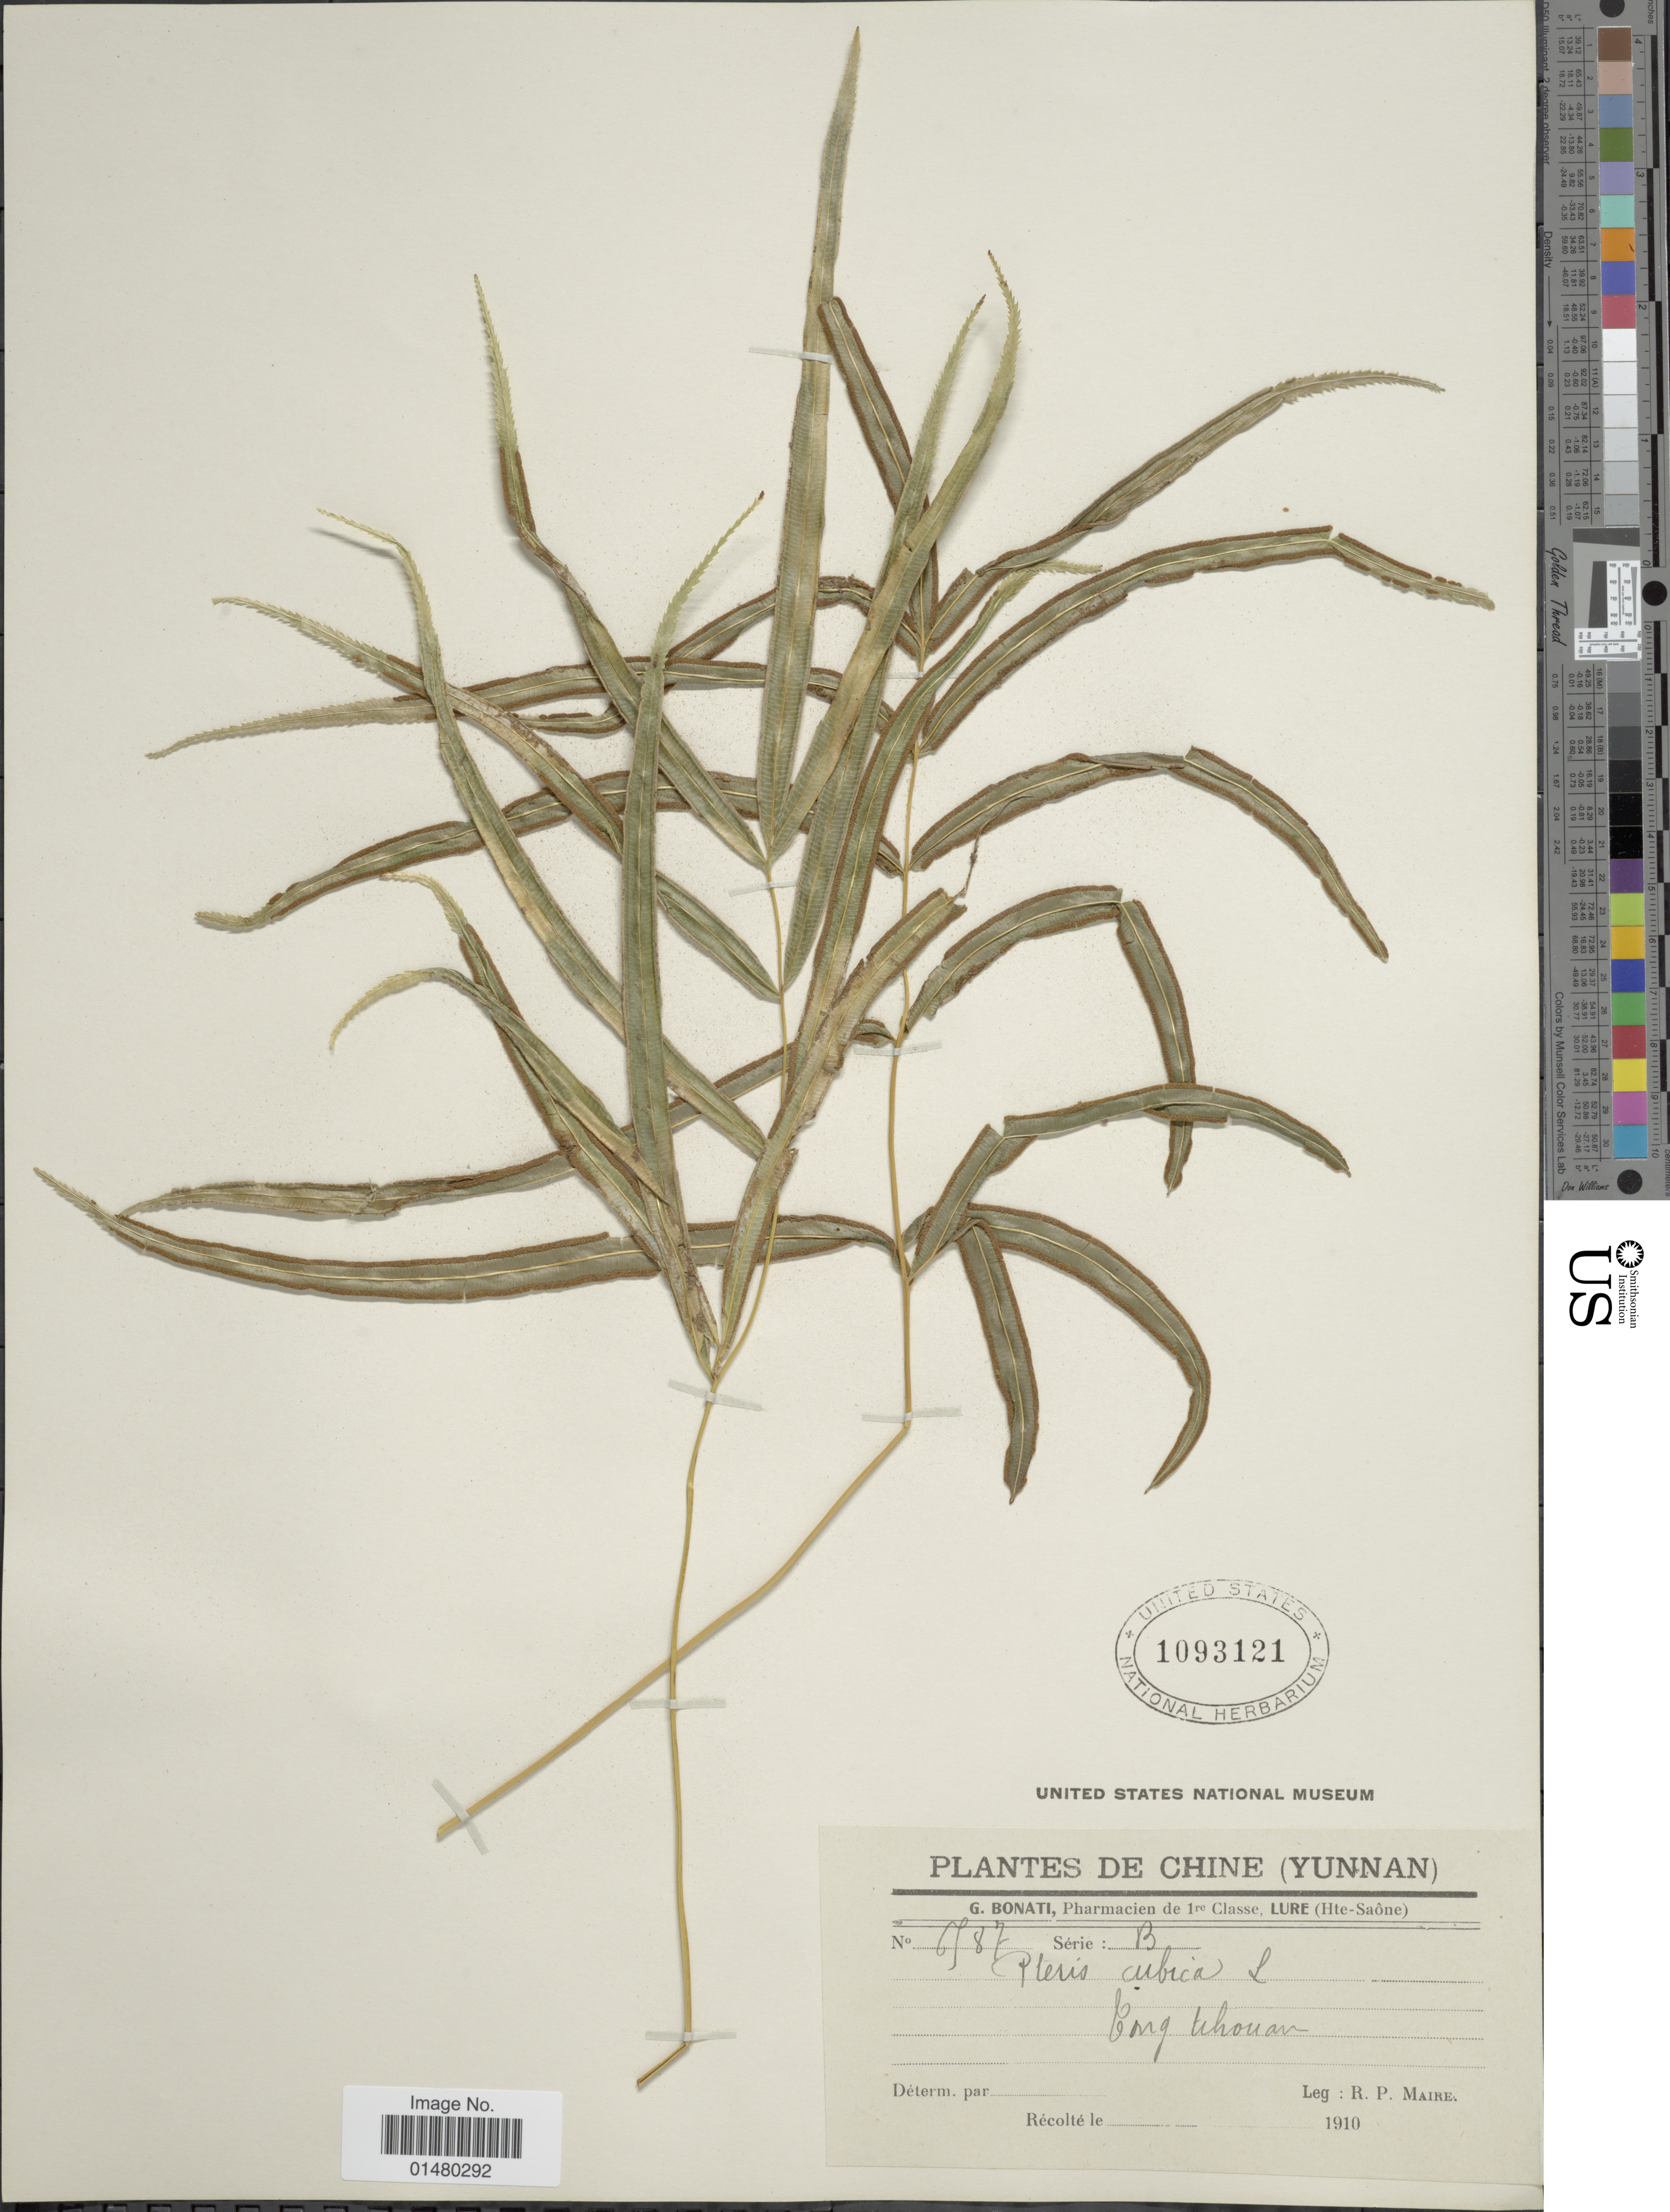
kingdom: Plantae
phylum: Tracheophyta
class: Polypodiopsida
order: Polypodiales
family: Pteridaceae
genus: Pteris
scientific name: Pteris cretica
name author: L.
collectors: R.-P. Maire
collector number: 6987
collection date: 1910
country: China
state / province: Yunnan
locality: Tongchuan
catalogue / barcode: US 1093121